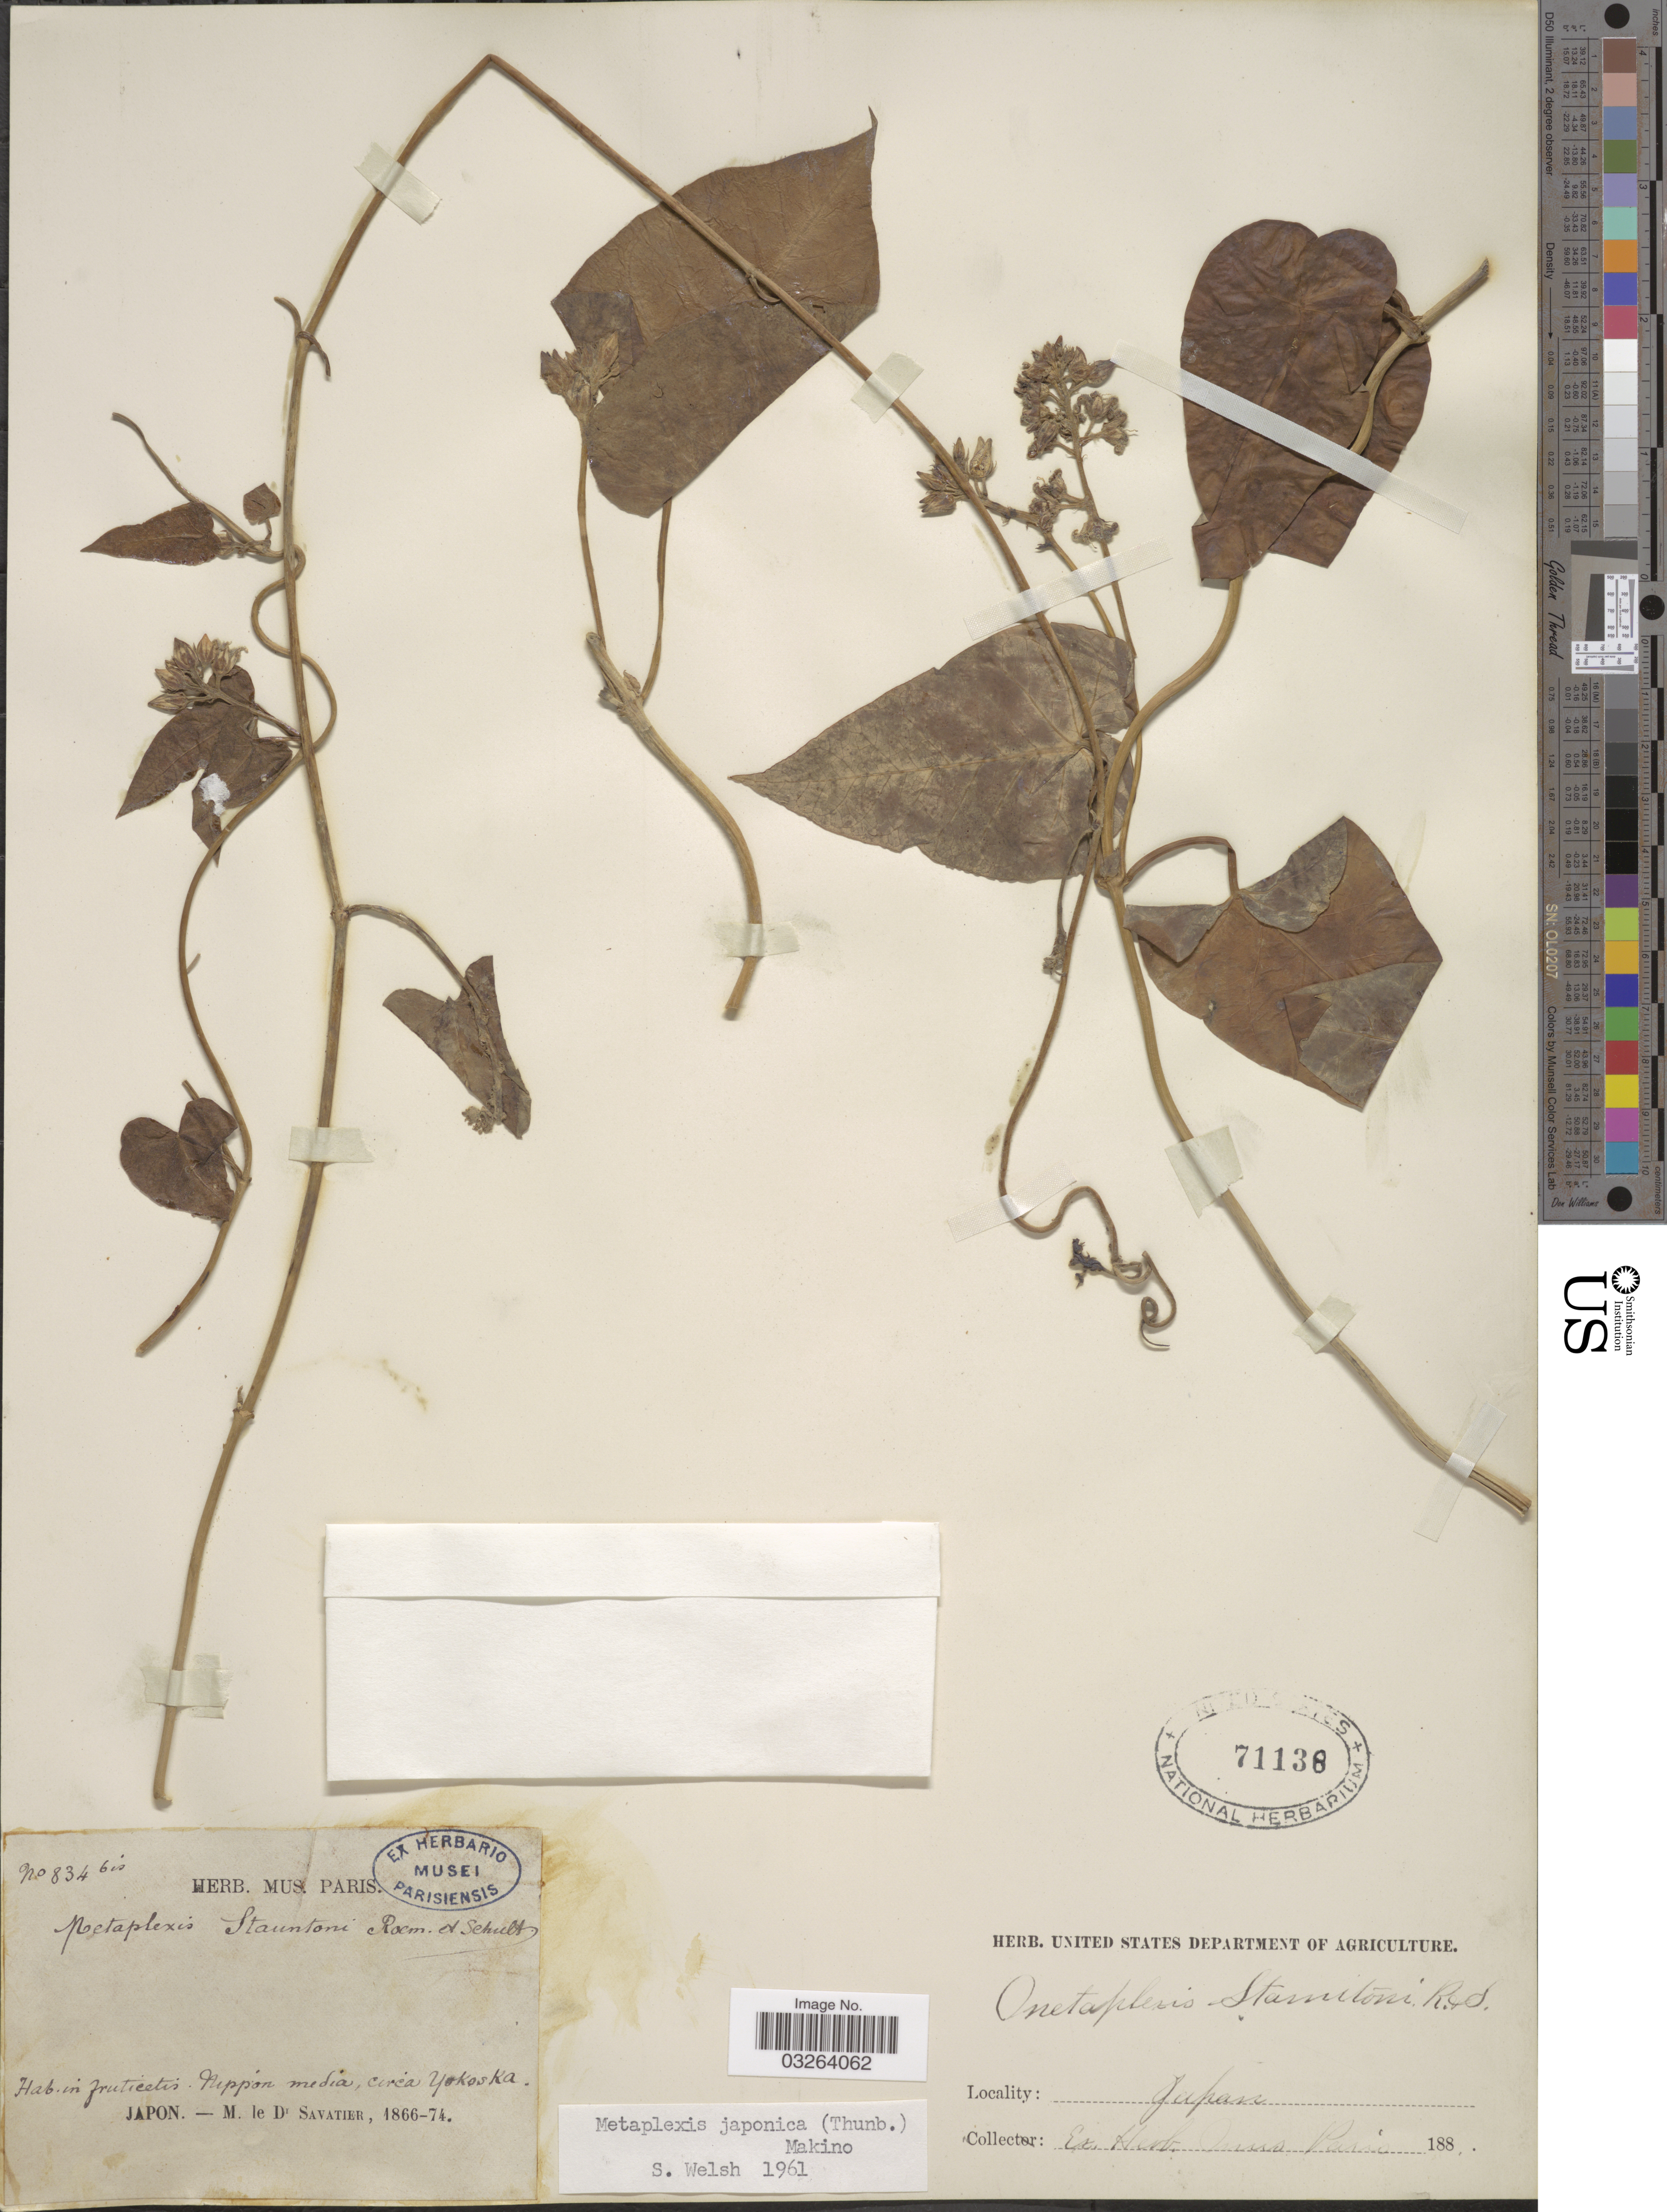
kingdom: Plantae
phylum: Tracheophyta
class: Magnoliopsida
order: Gentianales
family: Apocynaceae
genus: Metaplexis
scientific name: Metaplexis japonica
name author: (Thunb.) Makino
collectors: Savatier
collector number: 834bis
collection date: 1866/1874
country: Japan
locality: Nippon media, circa Yokoska.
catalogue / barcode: US 71138